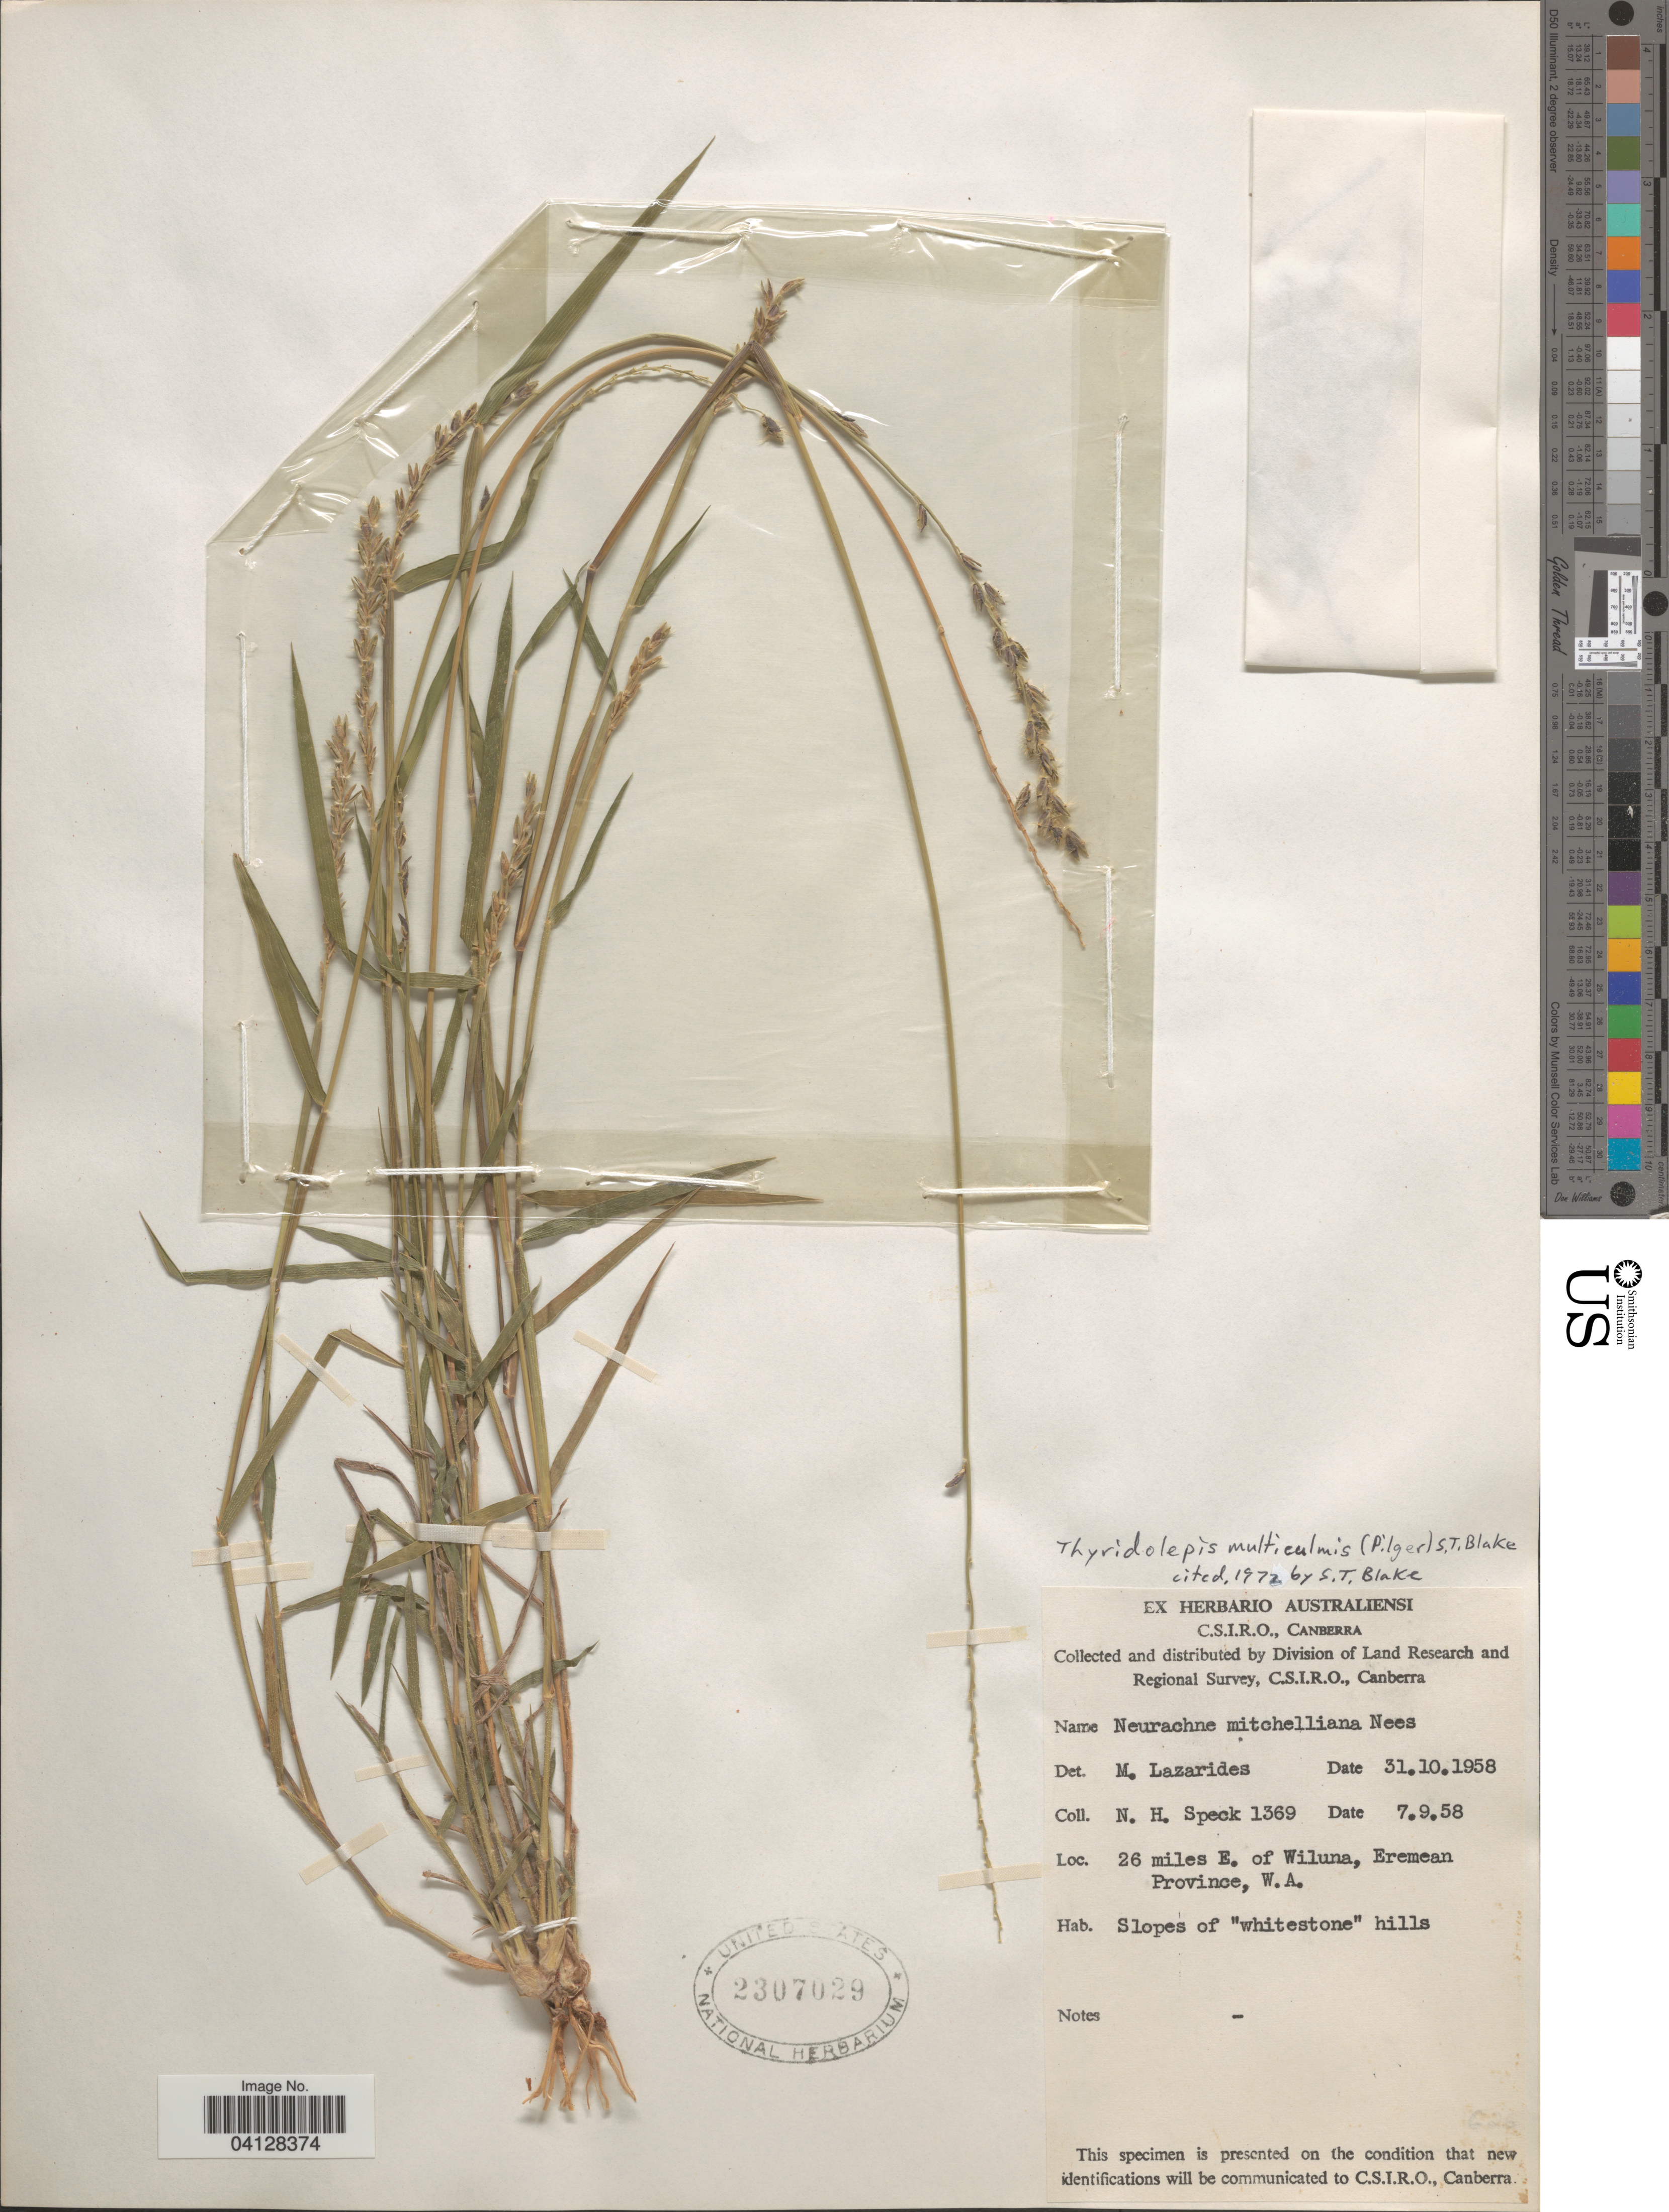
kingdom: Plantae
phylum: Tracheophyta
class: Liliopsida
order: Poales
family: Poaceae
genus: Neurachne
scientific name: Neurachne mitchelliana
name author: Nees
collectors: N. Speck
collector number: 1369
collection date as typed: Transcribed d/m/y: 7/9/58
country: Australia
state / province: Western Australia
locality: Division of Land Research and Regional Survey, C.S.I.R.O., Canberra. 26 miles E. of Wiluna, Eremean Province.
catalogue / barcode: US 2307029